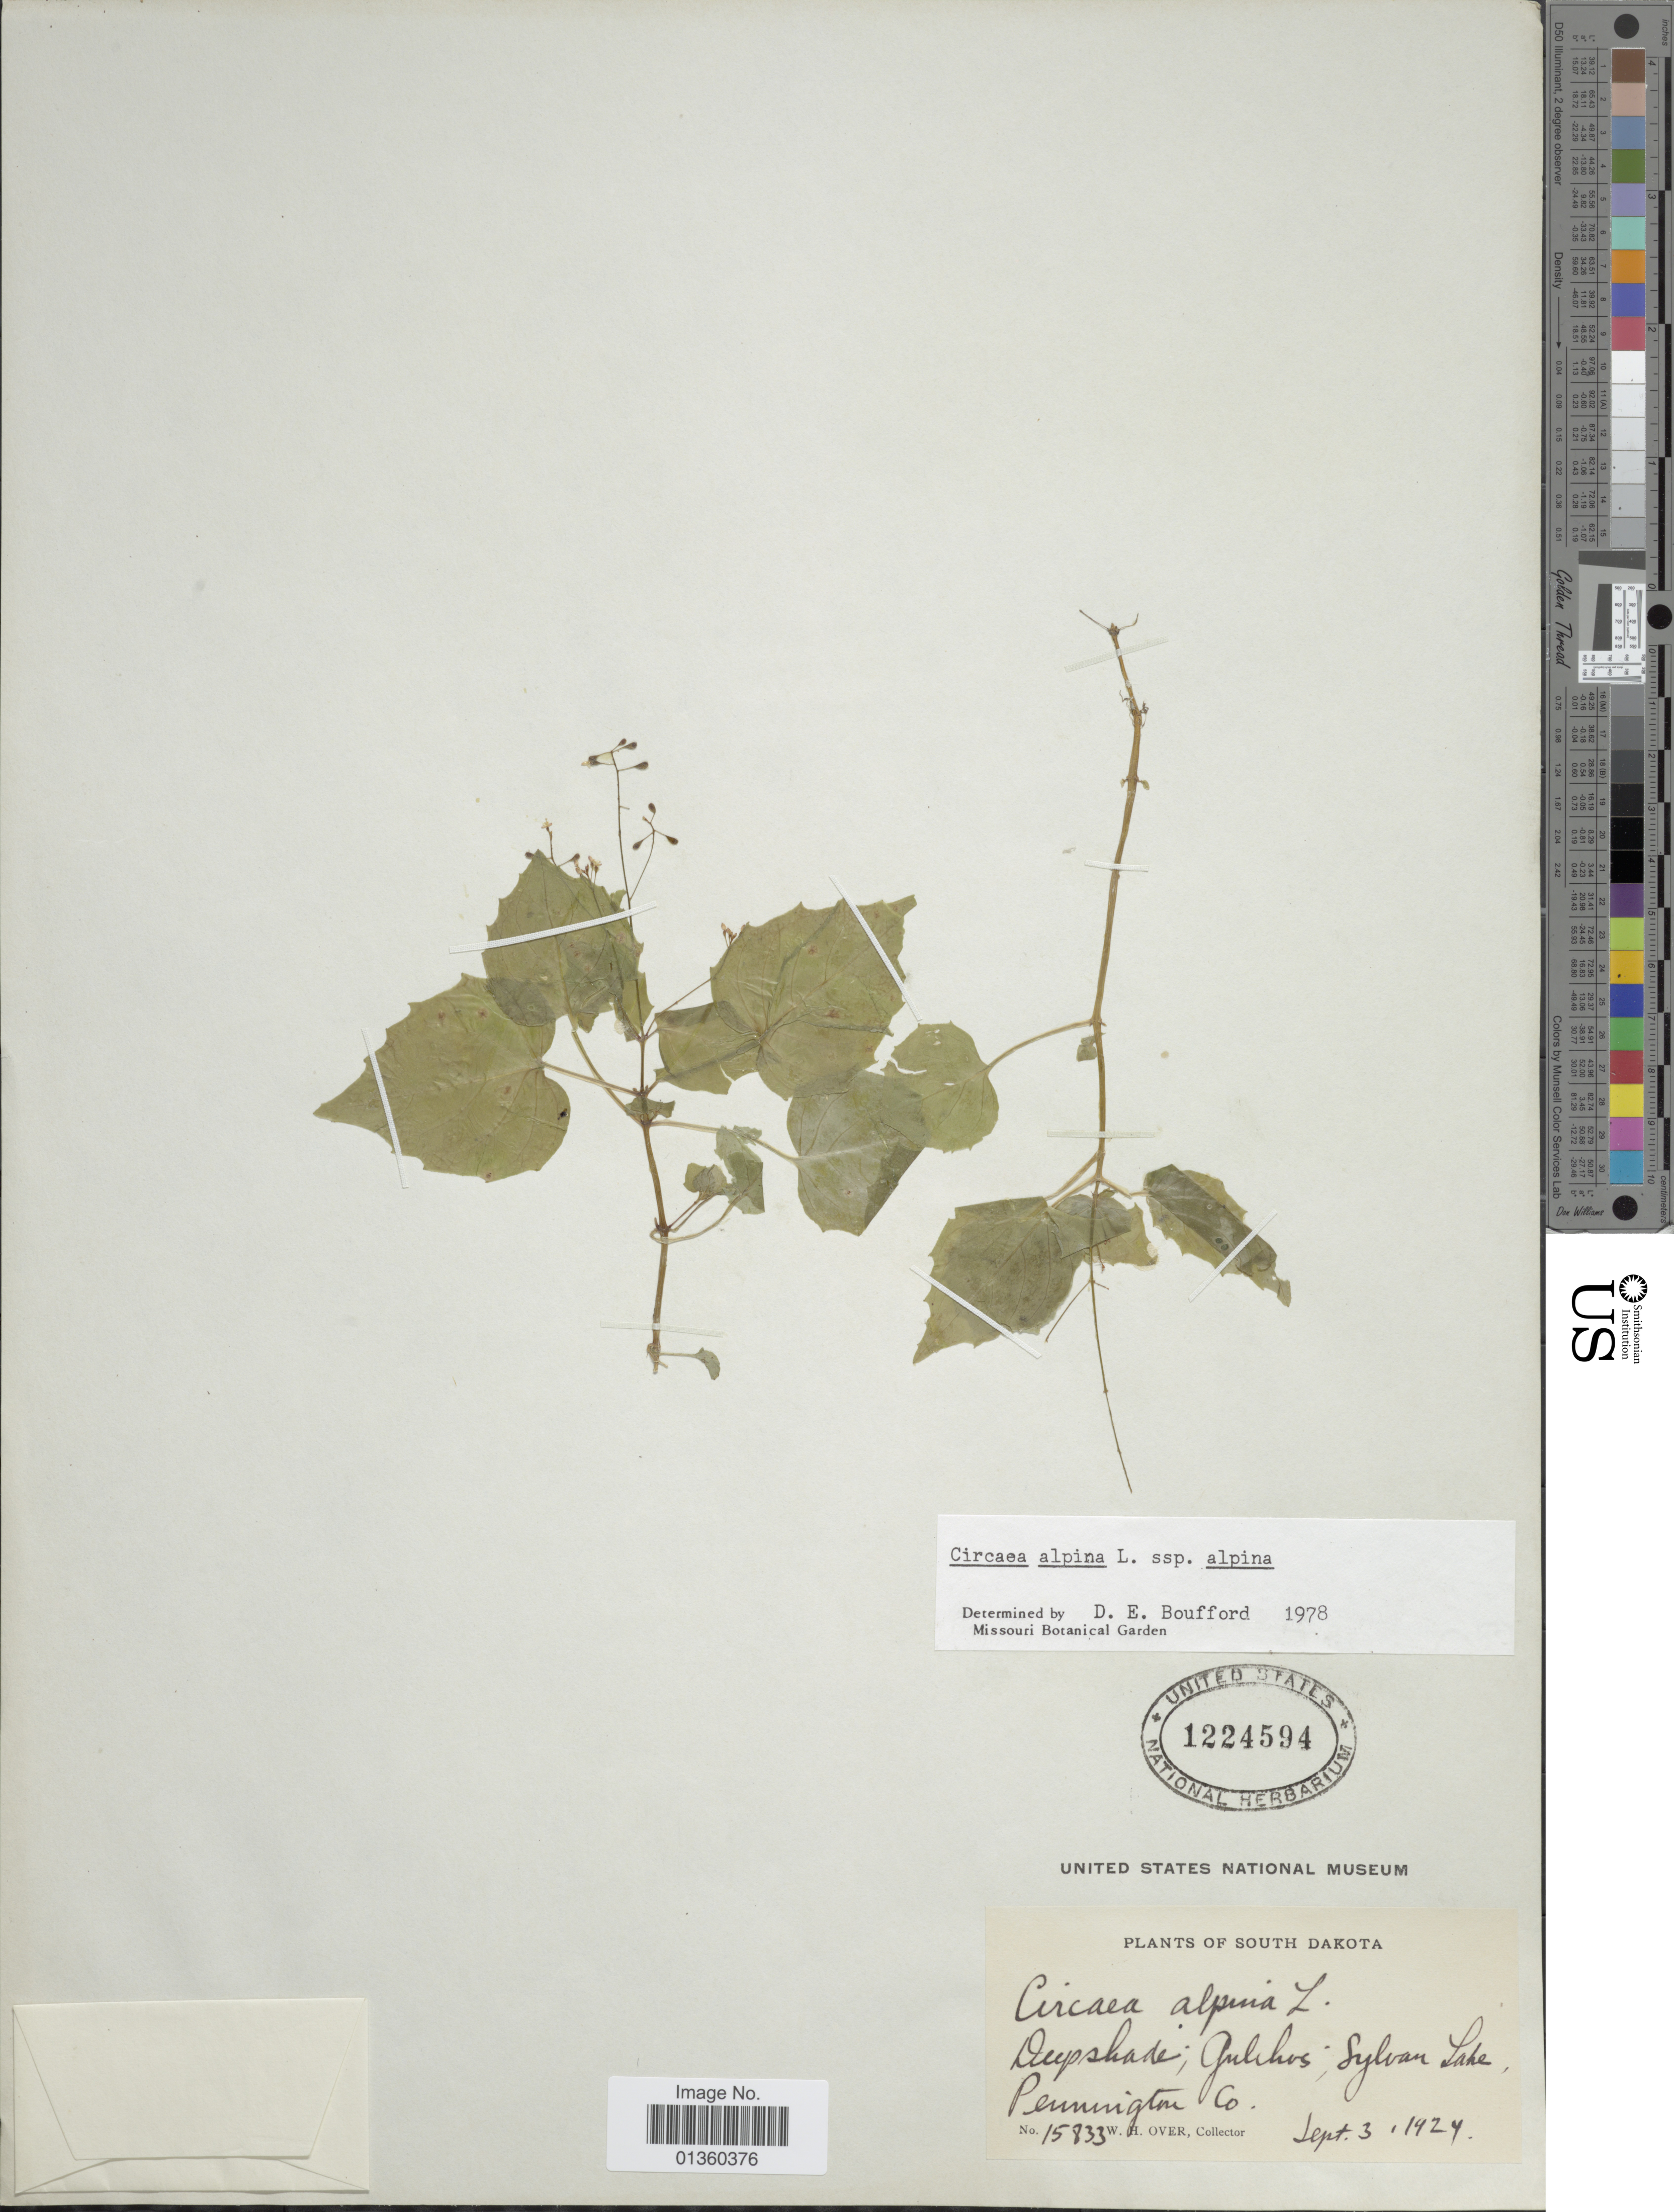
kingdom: Plantae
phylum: Tracheophyta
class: Magnoliopsida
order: Myrtales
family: Onagraceae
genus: Circaea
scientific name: Circaea alpina subsp. alpina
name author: L.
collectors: W. Over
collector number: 15833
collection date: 1924-09-03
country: United States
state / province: South Dakota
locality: Deep shade; Gulches; Sylvan Lake, Pennington Co.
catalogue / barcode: US 1224594